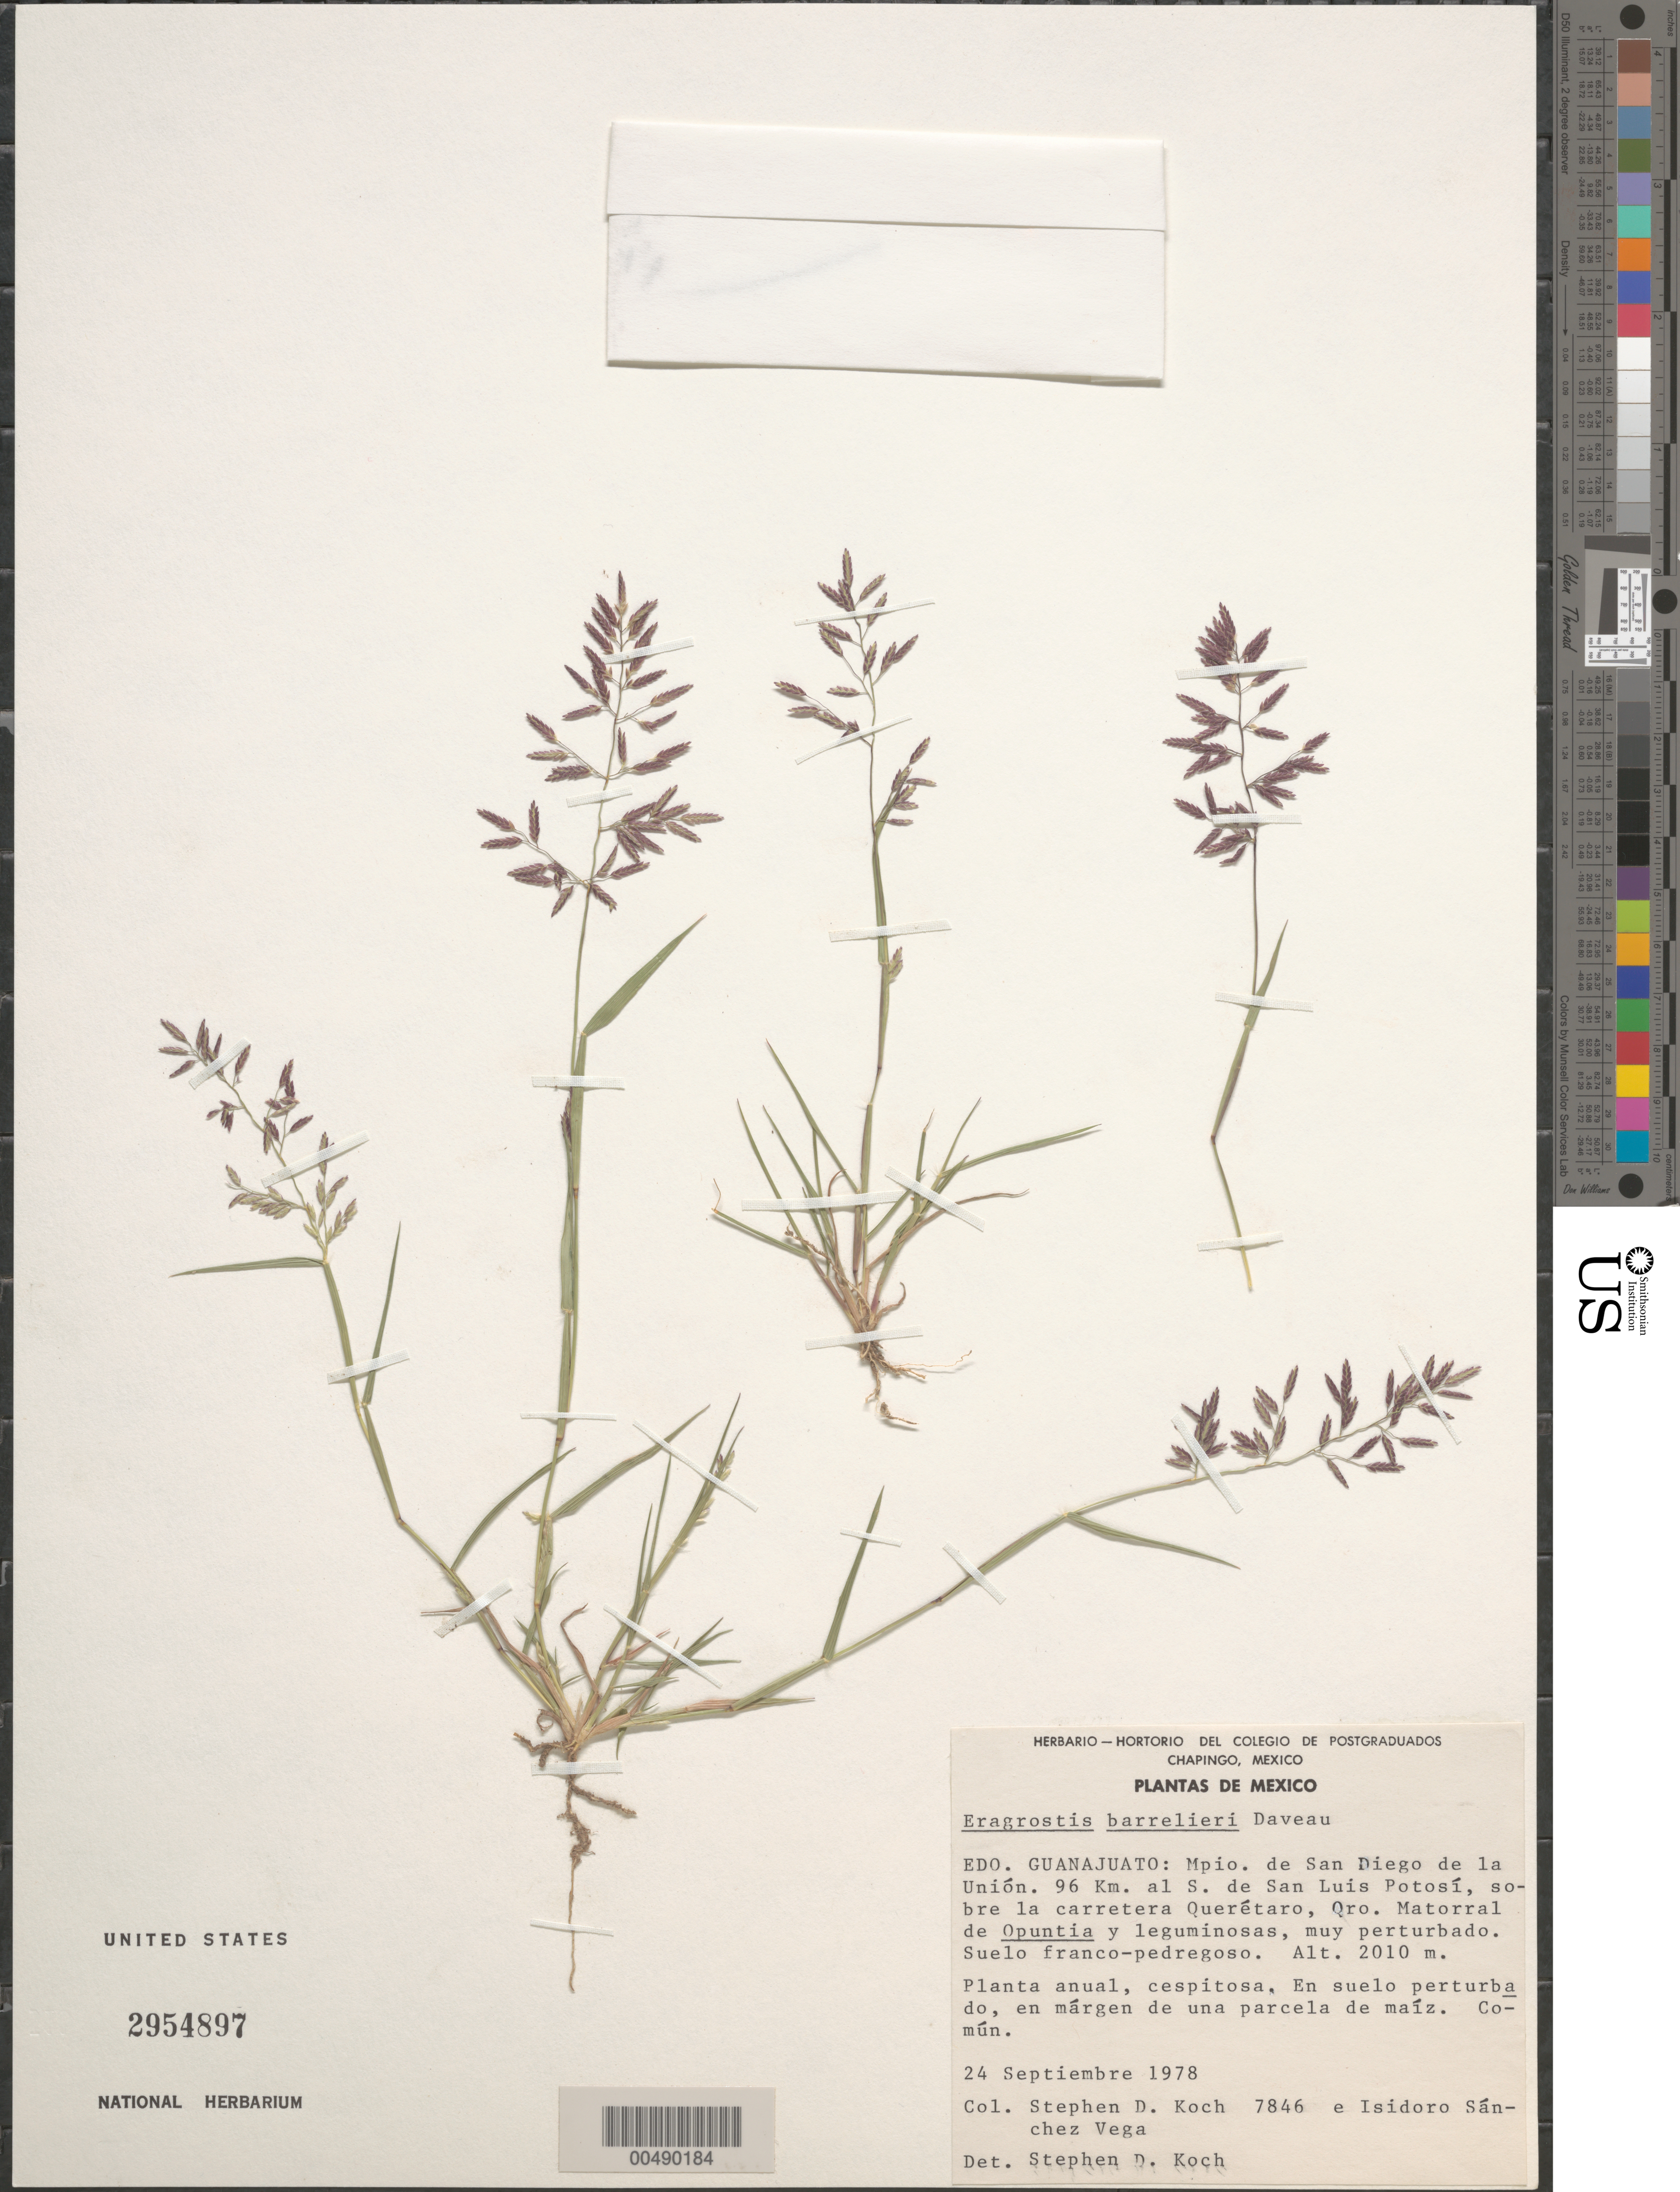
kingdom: Plantae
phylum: Tracheophyta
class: Liliopsida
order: Poales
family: Poaceae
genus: Eragrostis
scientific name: Eragrostis barrelieri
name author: Daveau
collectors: S. D. Koch & I. M. Sánchez Vega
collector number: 7846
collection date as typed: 24 Sep 1978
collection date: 1978-09-24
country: Mexico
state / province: Guanajuato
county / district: San Diego del la Unión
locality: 96 km S of San Luis Potosí, adj. to Querétaro rd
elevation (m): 2010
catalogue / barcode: US 2954897